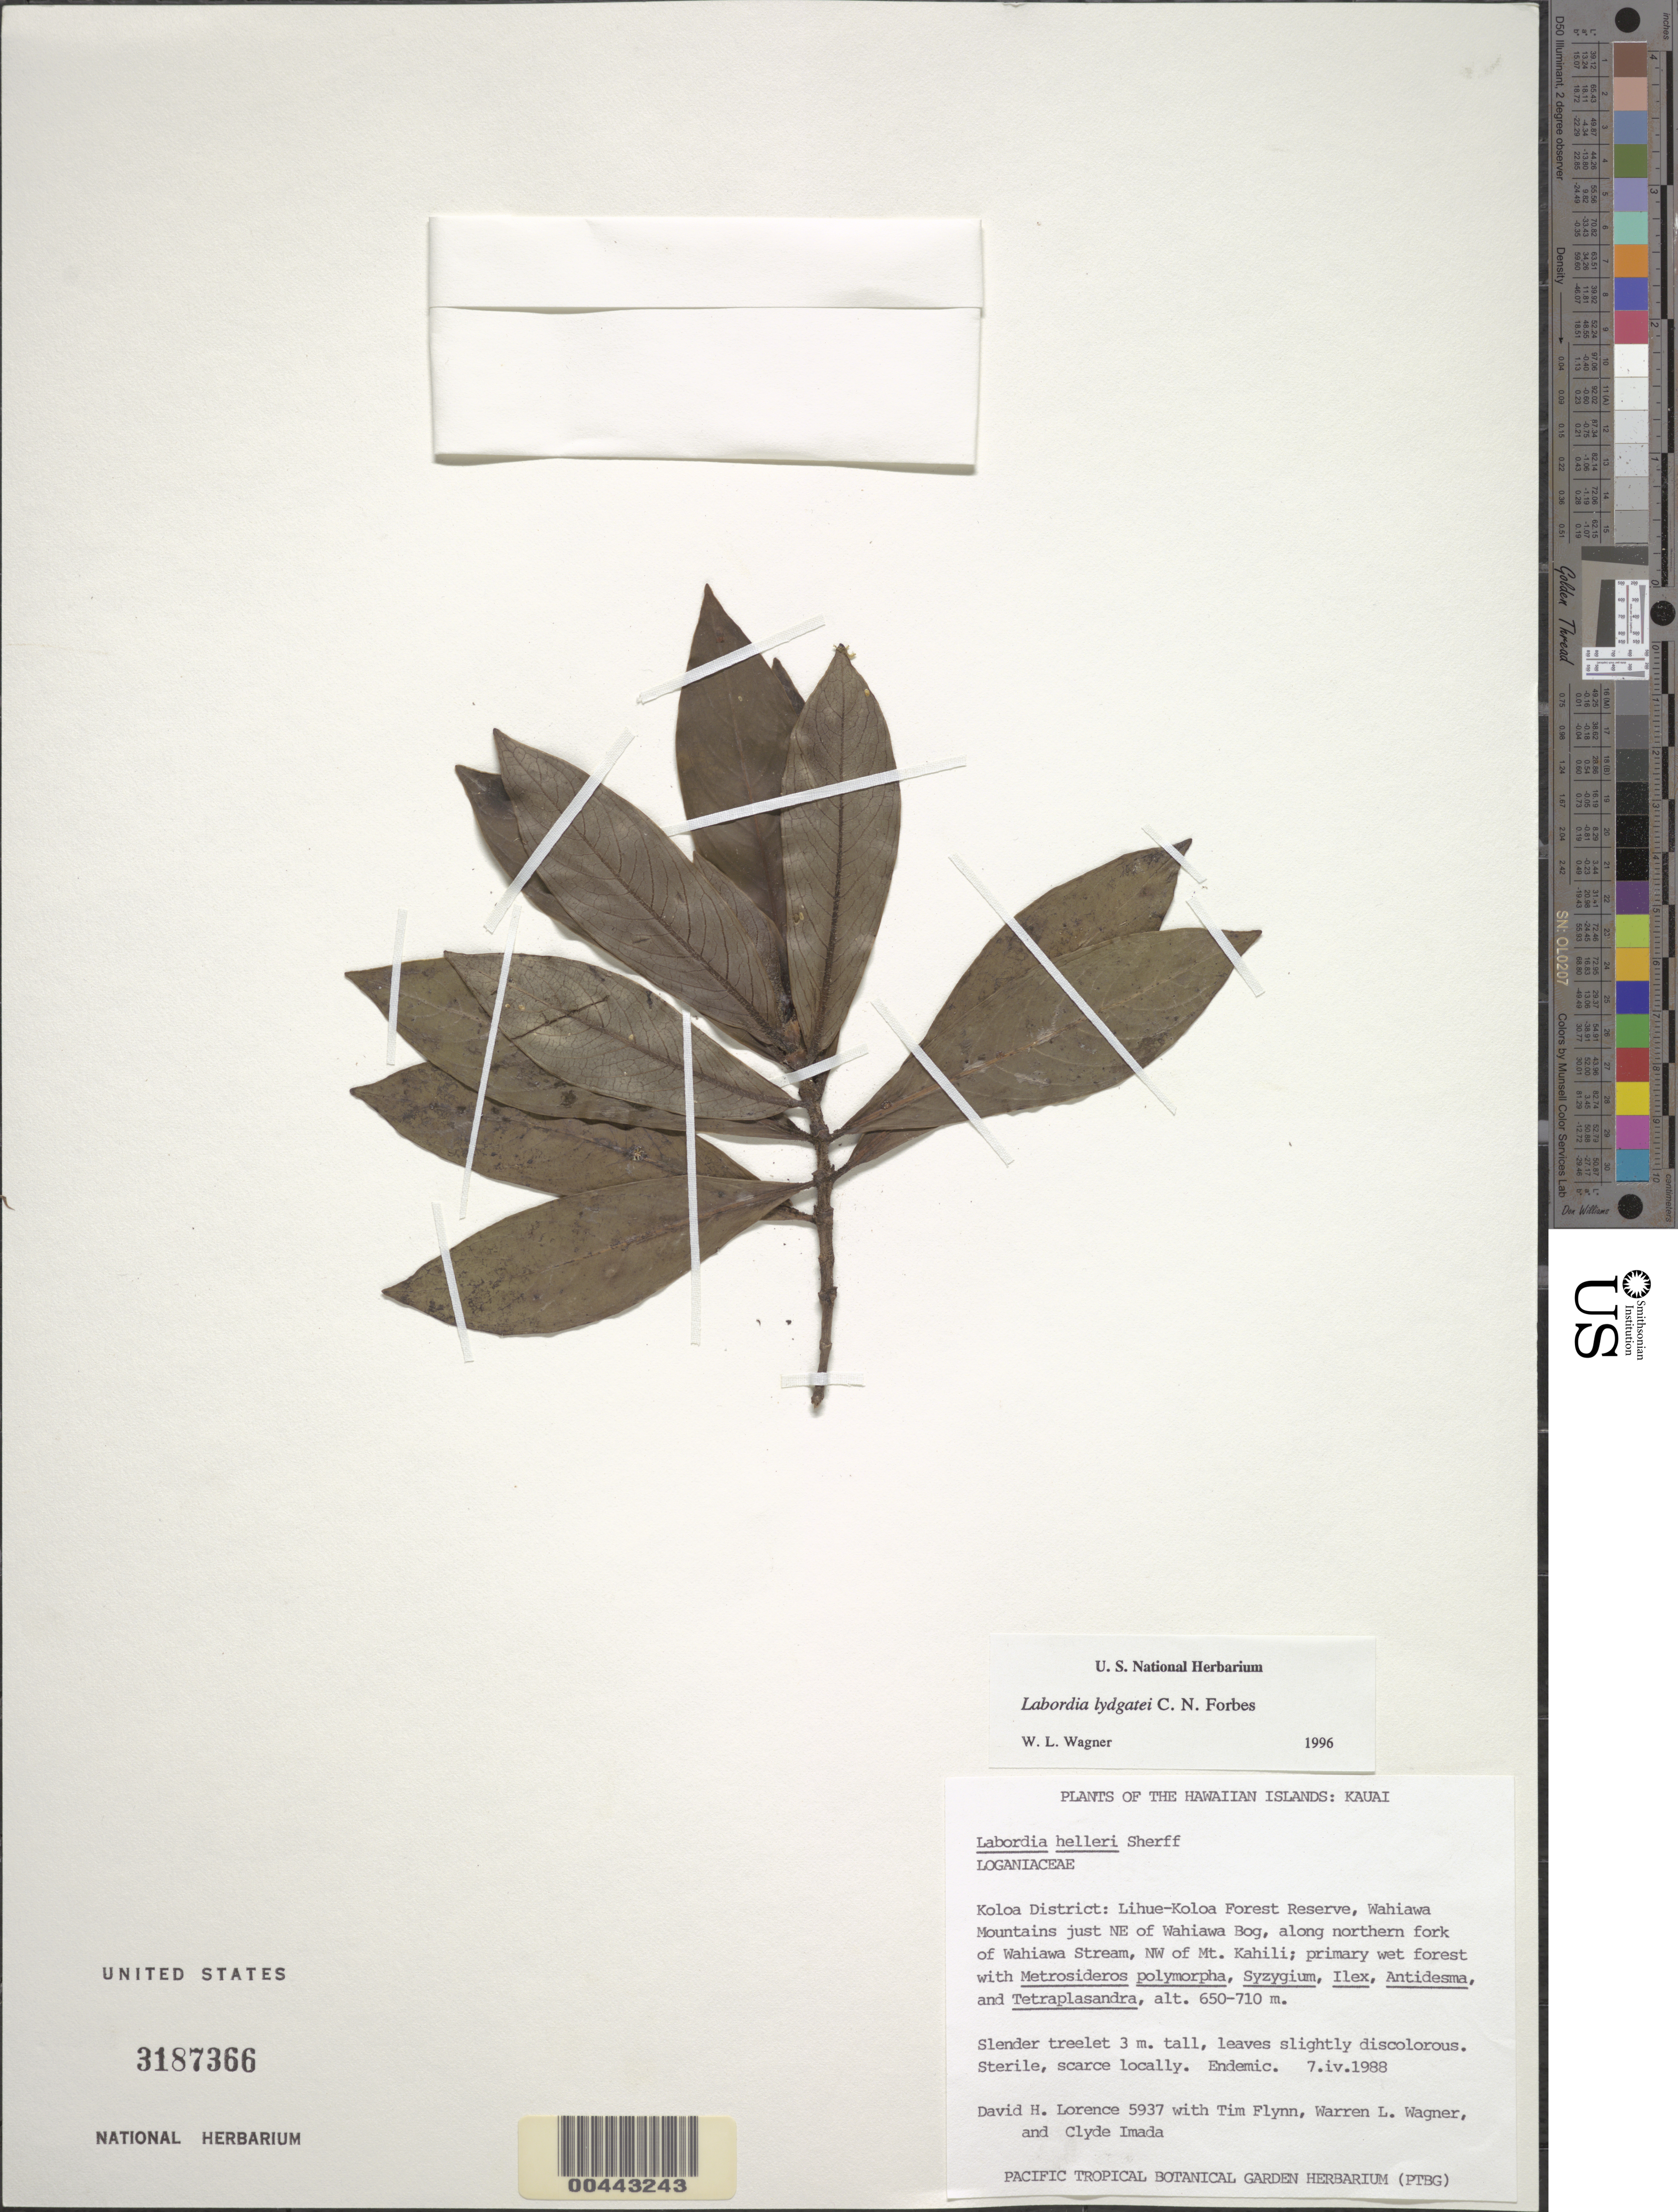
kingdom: Plantae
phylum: Tracheophyta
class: Magnoliopsida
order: Gentianales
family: Loganiaceae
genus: Geniostoma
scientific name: Geniostoma lydgatei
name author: (C.N. Forbes) Byng & Christenh.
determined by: Wagner, W. L., (BOT), Smithsonian Institution - National Museum of Natural History (UNITED STATES)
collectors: D. Lorence, T. W. Flynn, W. L. Wagner & C. Imada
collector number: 5937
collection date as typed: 7 Apr 1988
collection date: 1988-04-07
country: United States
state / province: Hawaii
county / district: Kauai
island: Kaua'i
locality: Koloa Distr., Lihue-Koloa Forest Reserve, Wahiawa Mts just NE of Wahiawa Bog, along N fork of Wahiawa Stream, NW of Mt. Kahili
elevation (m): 650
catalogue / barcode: US 3187366